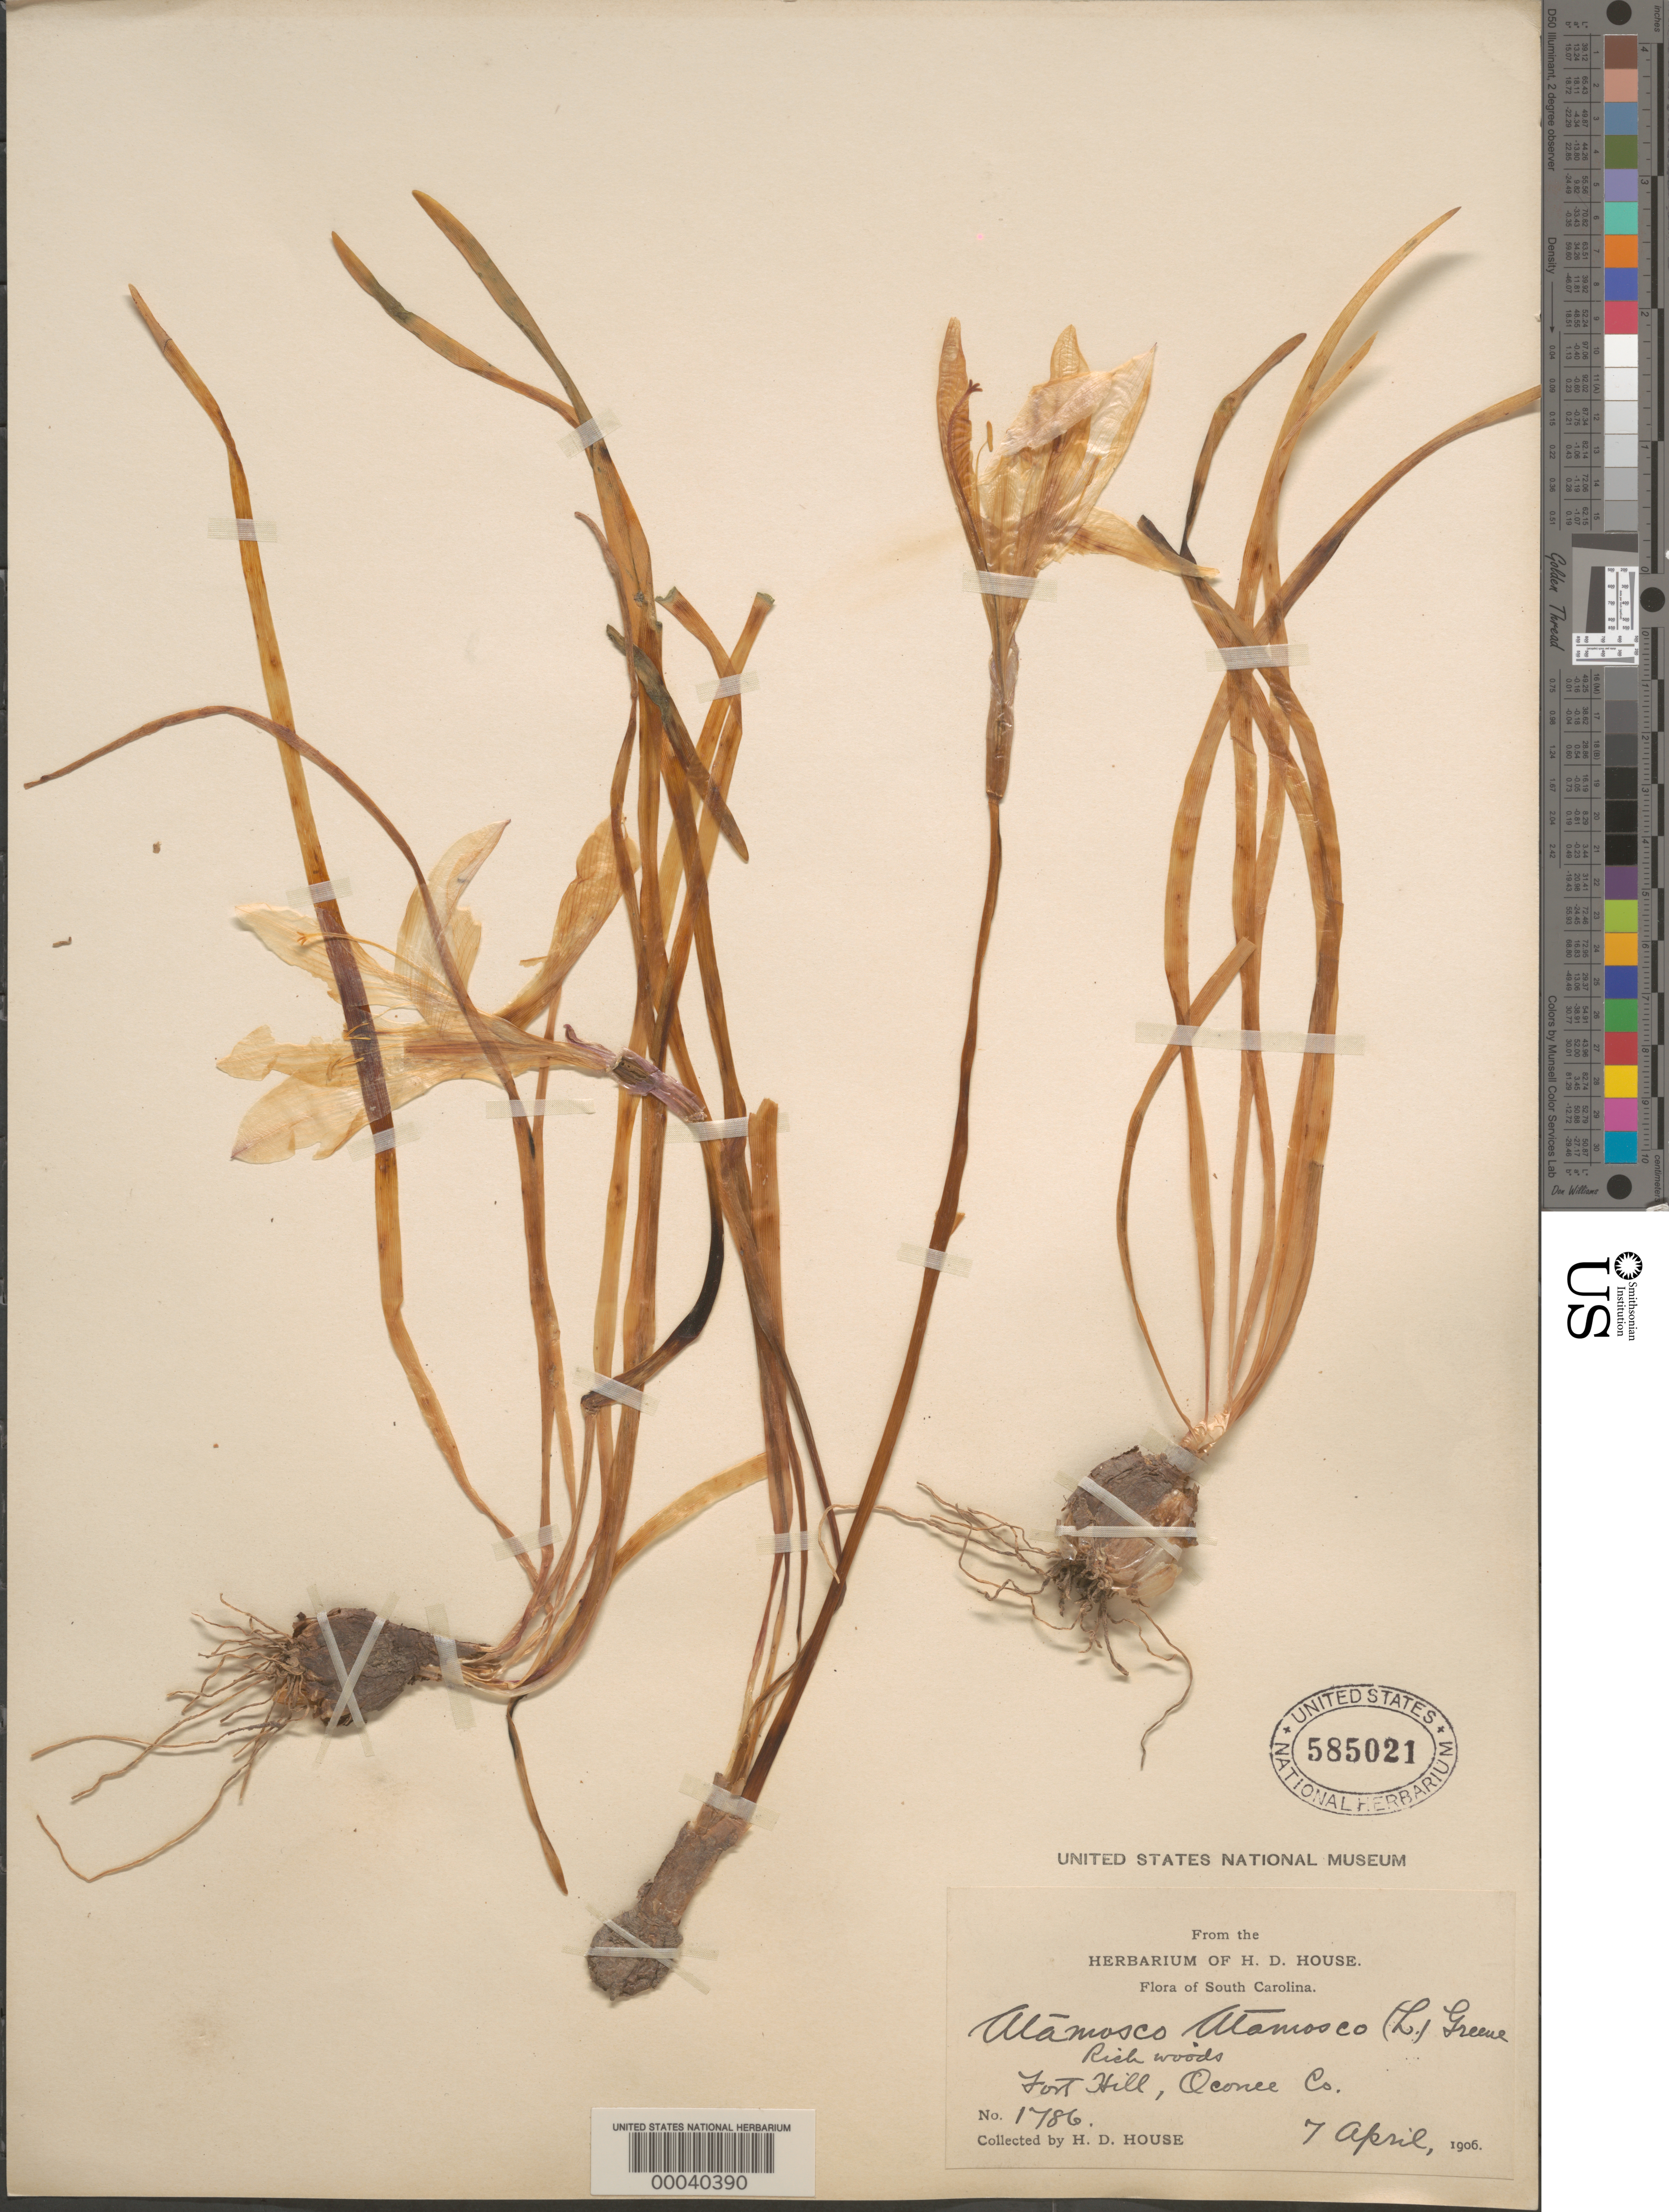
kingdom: Plantae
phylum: Tracheophyta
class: Liliopsida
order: Asparagales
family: Amaryllidaceae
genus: Zephyranthes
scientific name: Zephyranthes atamasco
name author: (L.) Herb.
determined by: Strong, Mark T.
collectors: H. D. House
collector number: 1786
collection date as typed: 07 Apr 1906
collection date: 1906-04-07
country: United States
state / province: South Carolina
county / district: Oconee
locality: Fort hill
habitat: Rich woods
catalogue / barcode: US 585021